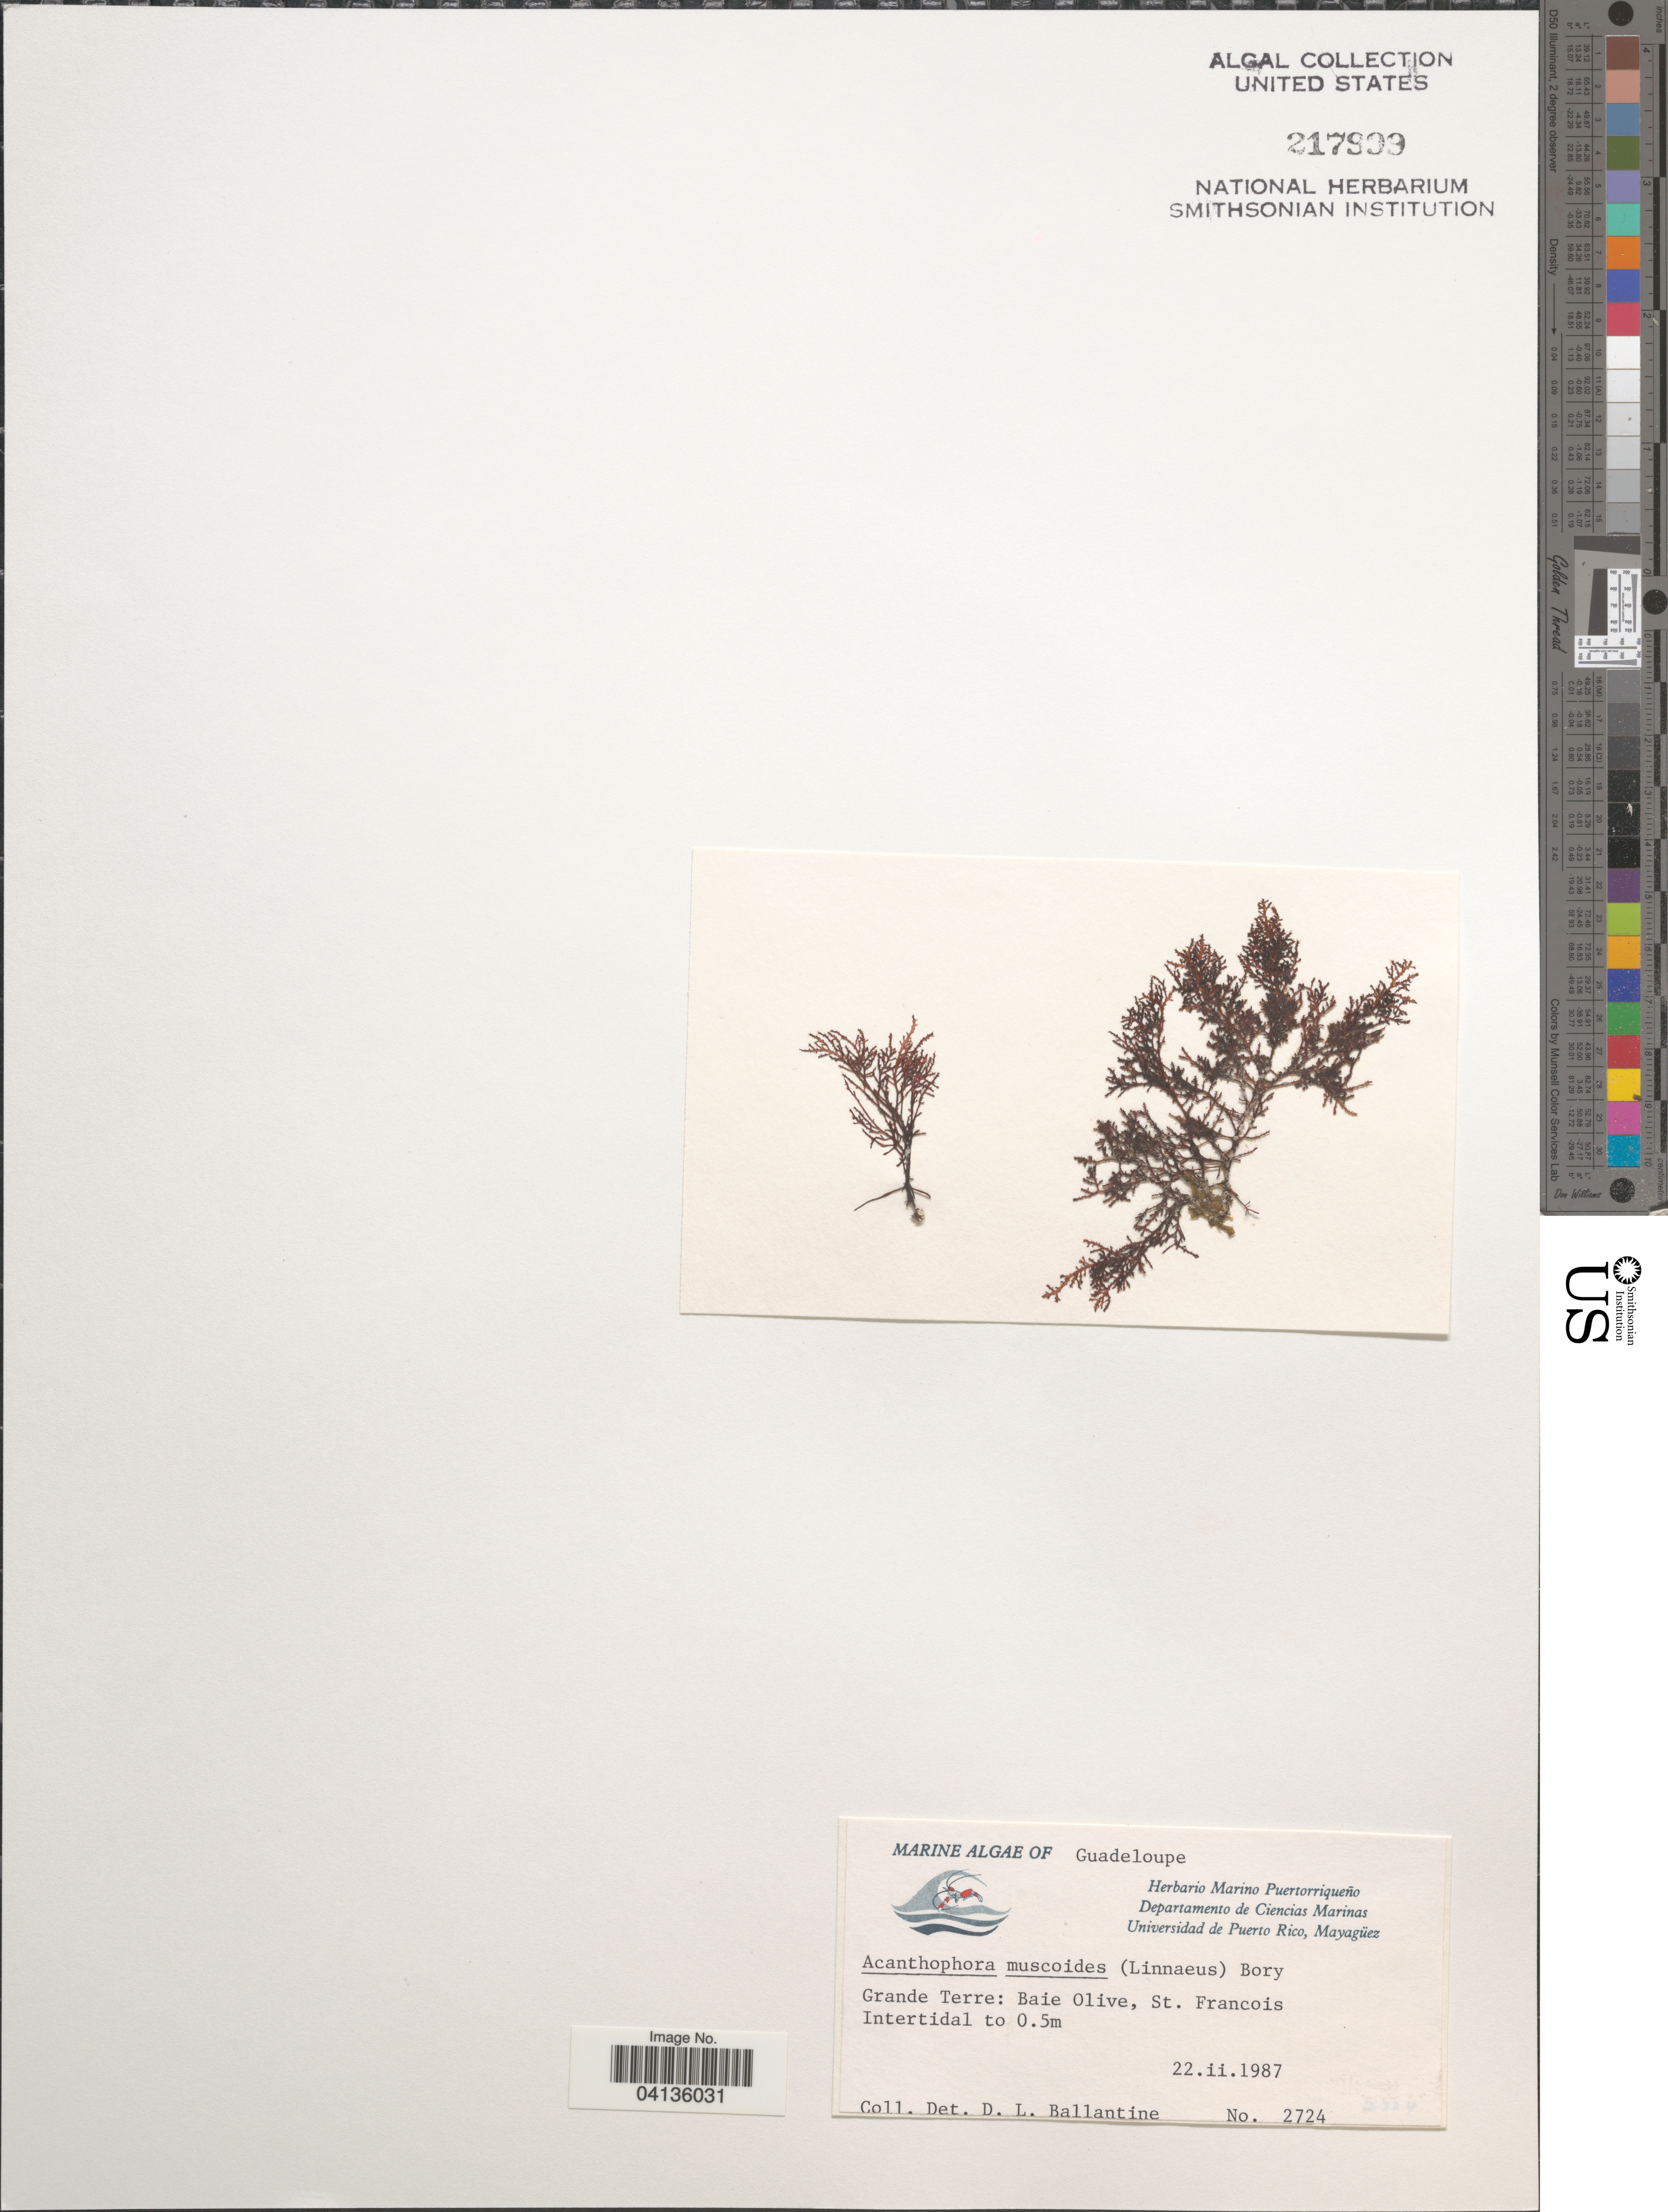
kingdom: Plantae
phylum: Rhodophyta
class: Florideophyceae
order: Ceramiales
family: Rhodomelaceae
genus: Acanthophora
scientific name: Acanthophora muscoides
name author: (C. Agardh) Bory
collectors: D.L. Ballantine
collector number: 2724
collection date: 1987-02-22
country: Guadeloupe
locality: Grande Terre: Baie Olive, St. Francois.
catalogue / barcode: US 217999